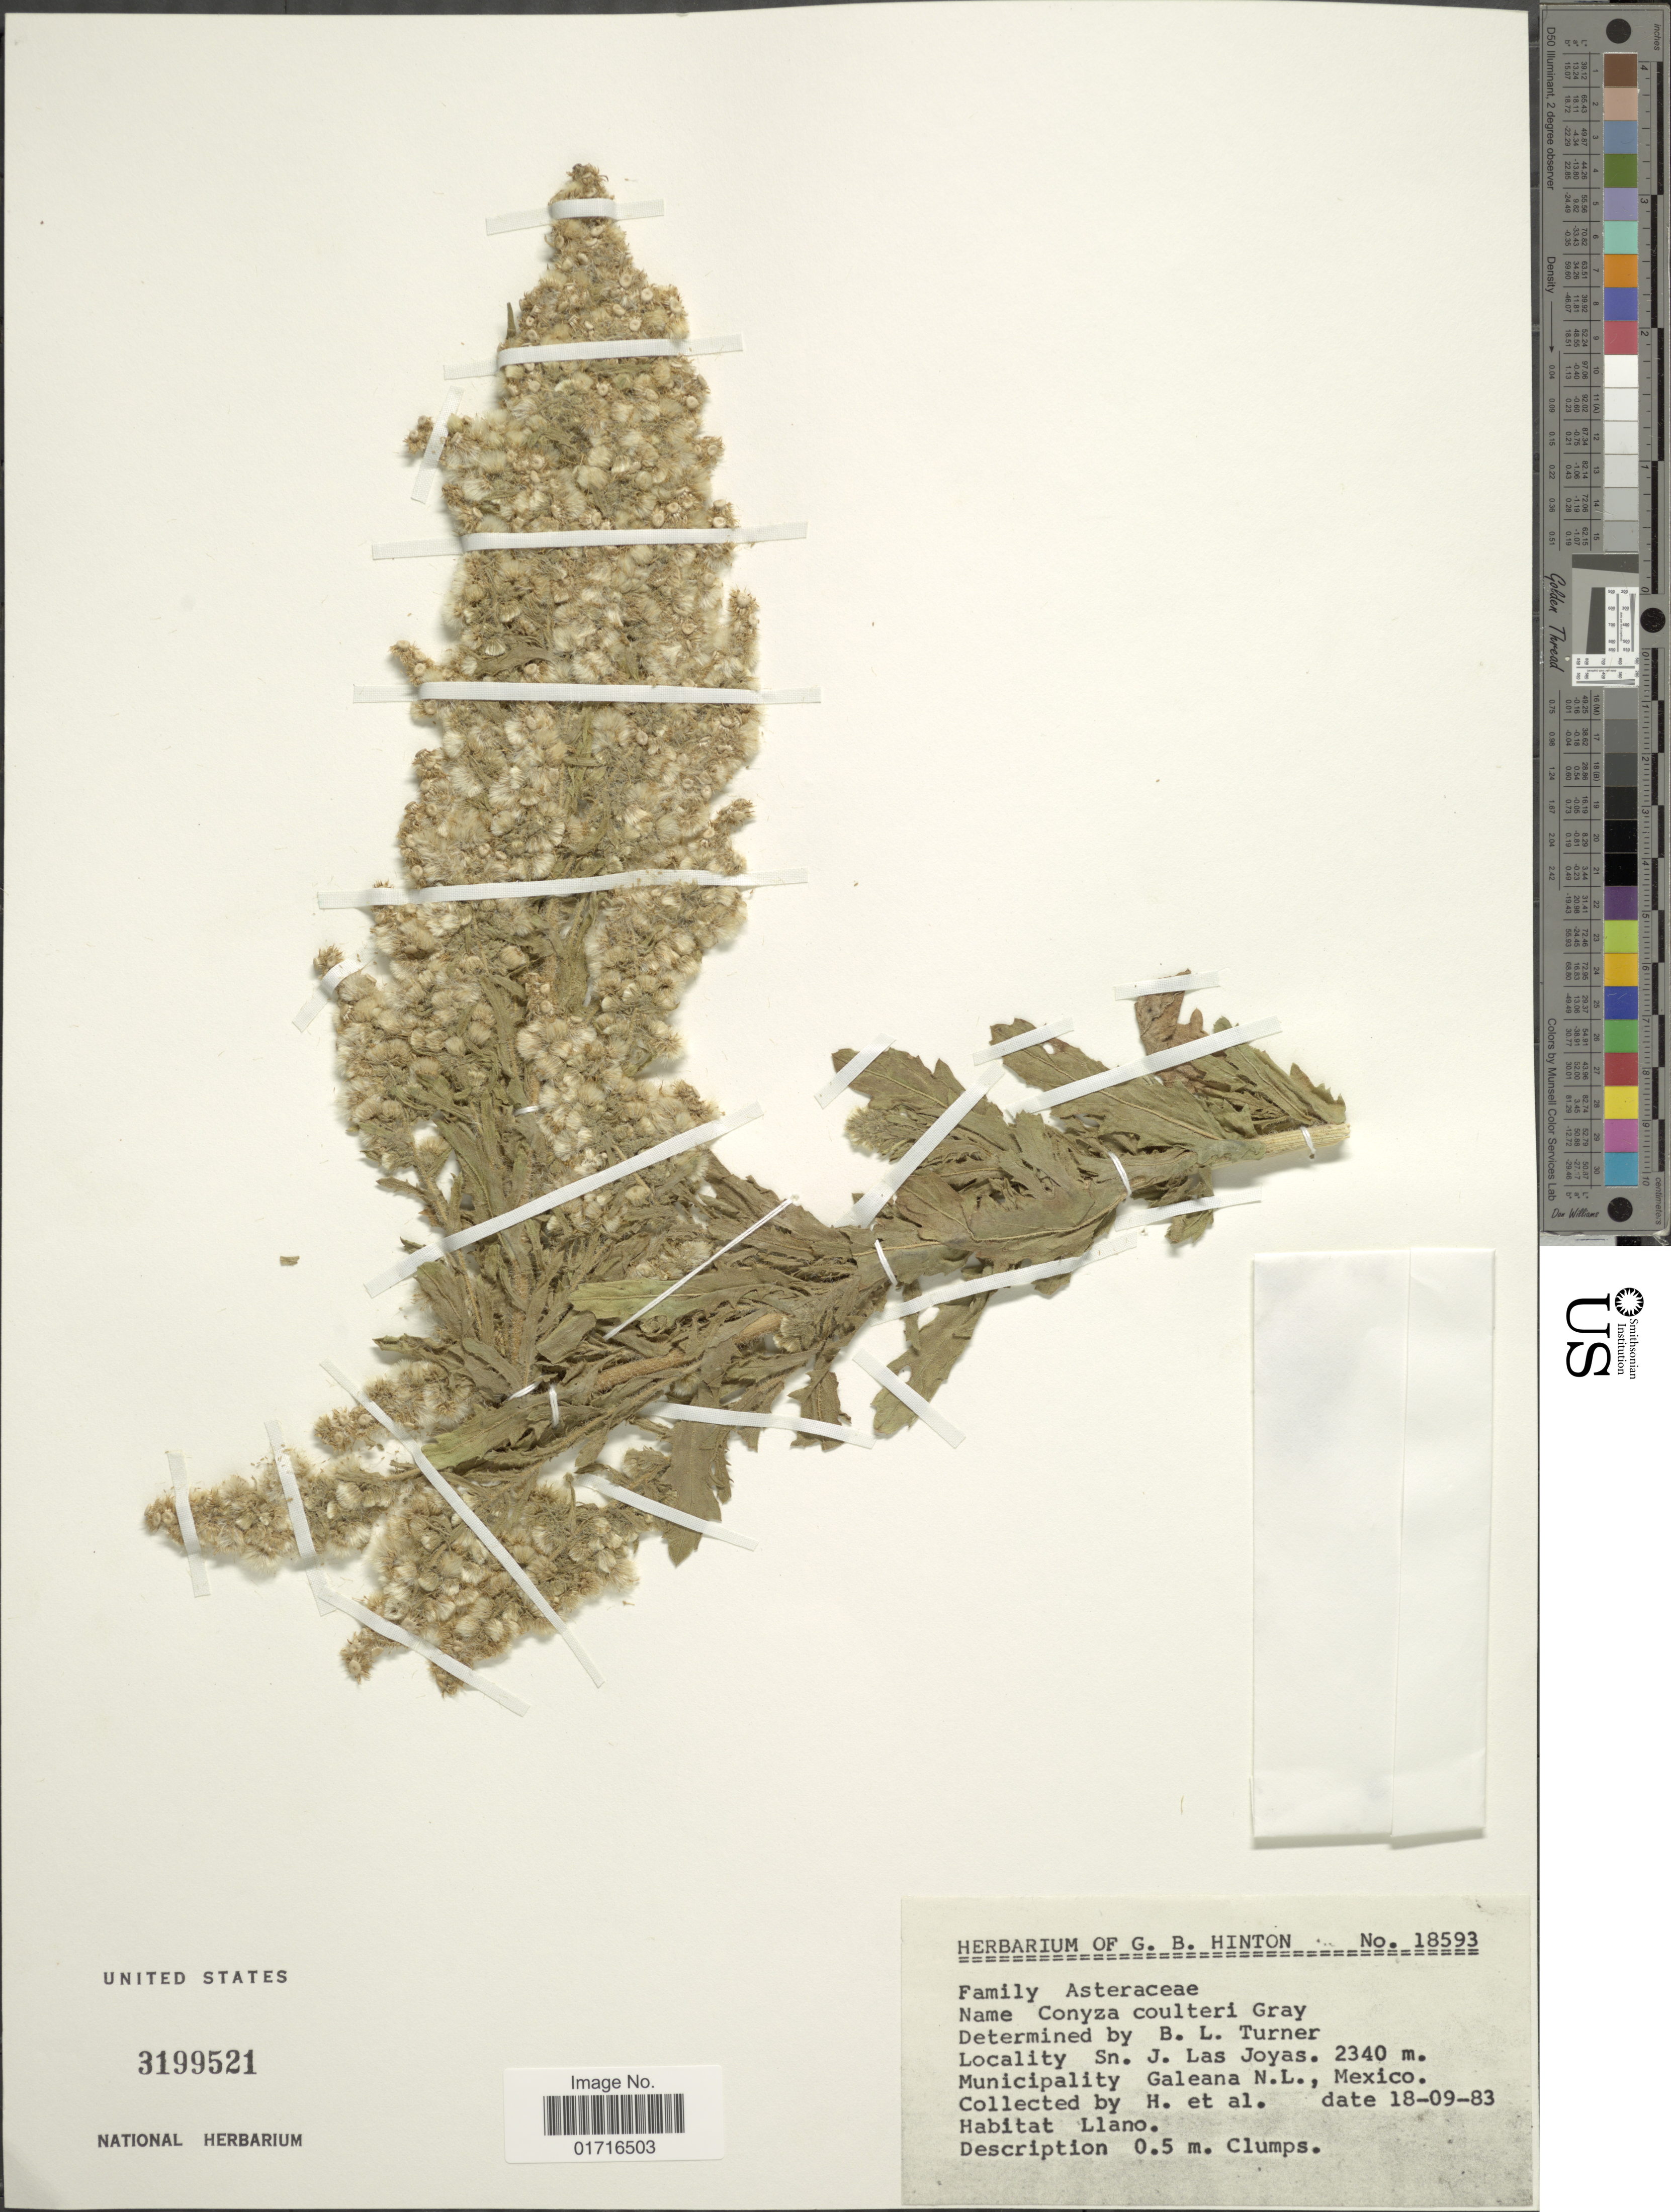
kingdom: Plantae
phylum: Tracheophyta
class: Magnoliopsida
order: Asterales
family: Asteraceae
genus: Conyza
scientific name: Conyza coulteri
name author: A. Gray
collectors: G. B. Hinton & et al.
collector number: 18593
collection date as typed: Transcribed d/m/y: 18/9/83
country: Mexico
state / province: Nuevo León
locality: Sn. J. Las Joyas, Galeana N. L.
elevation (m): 2340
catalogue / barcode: US 3199521